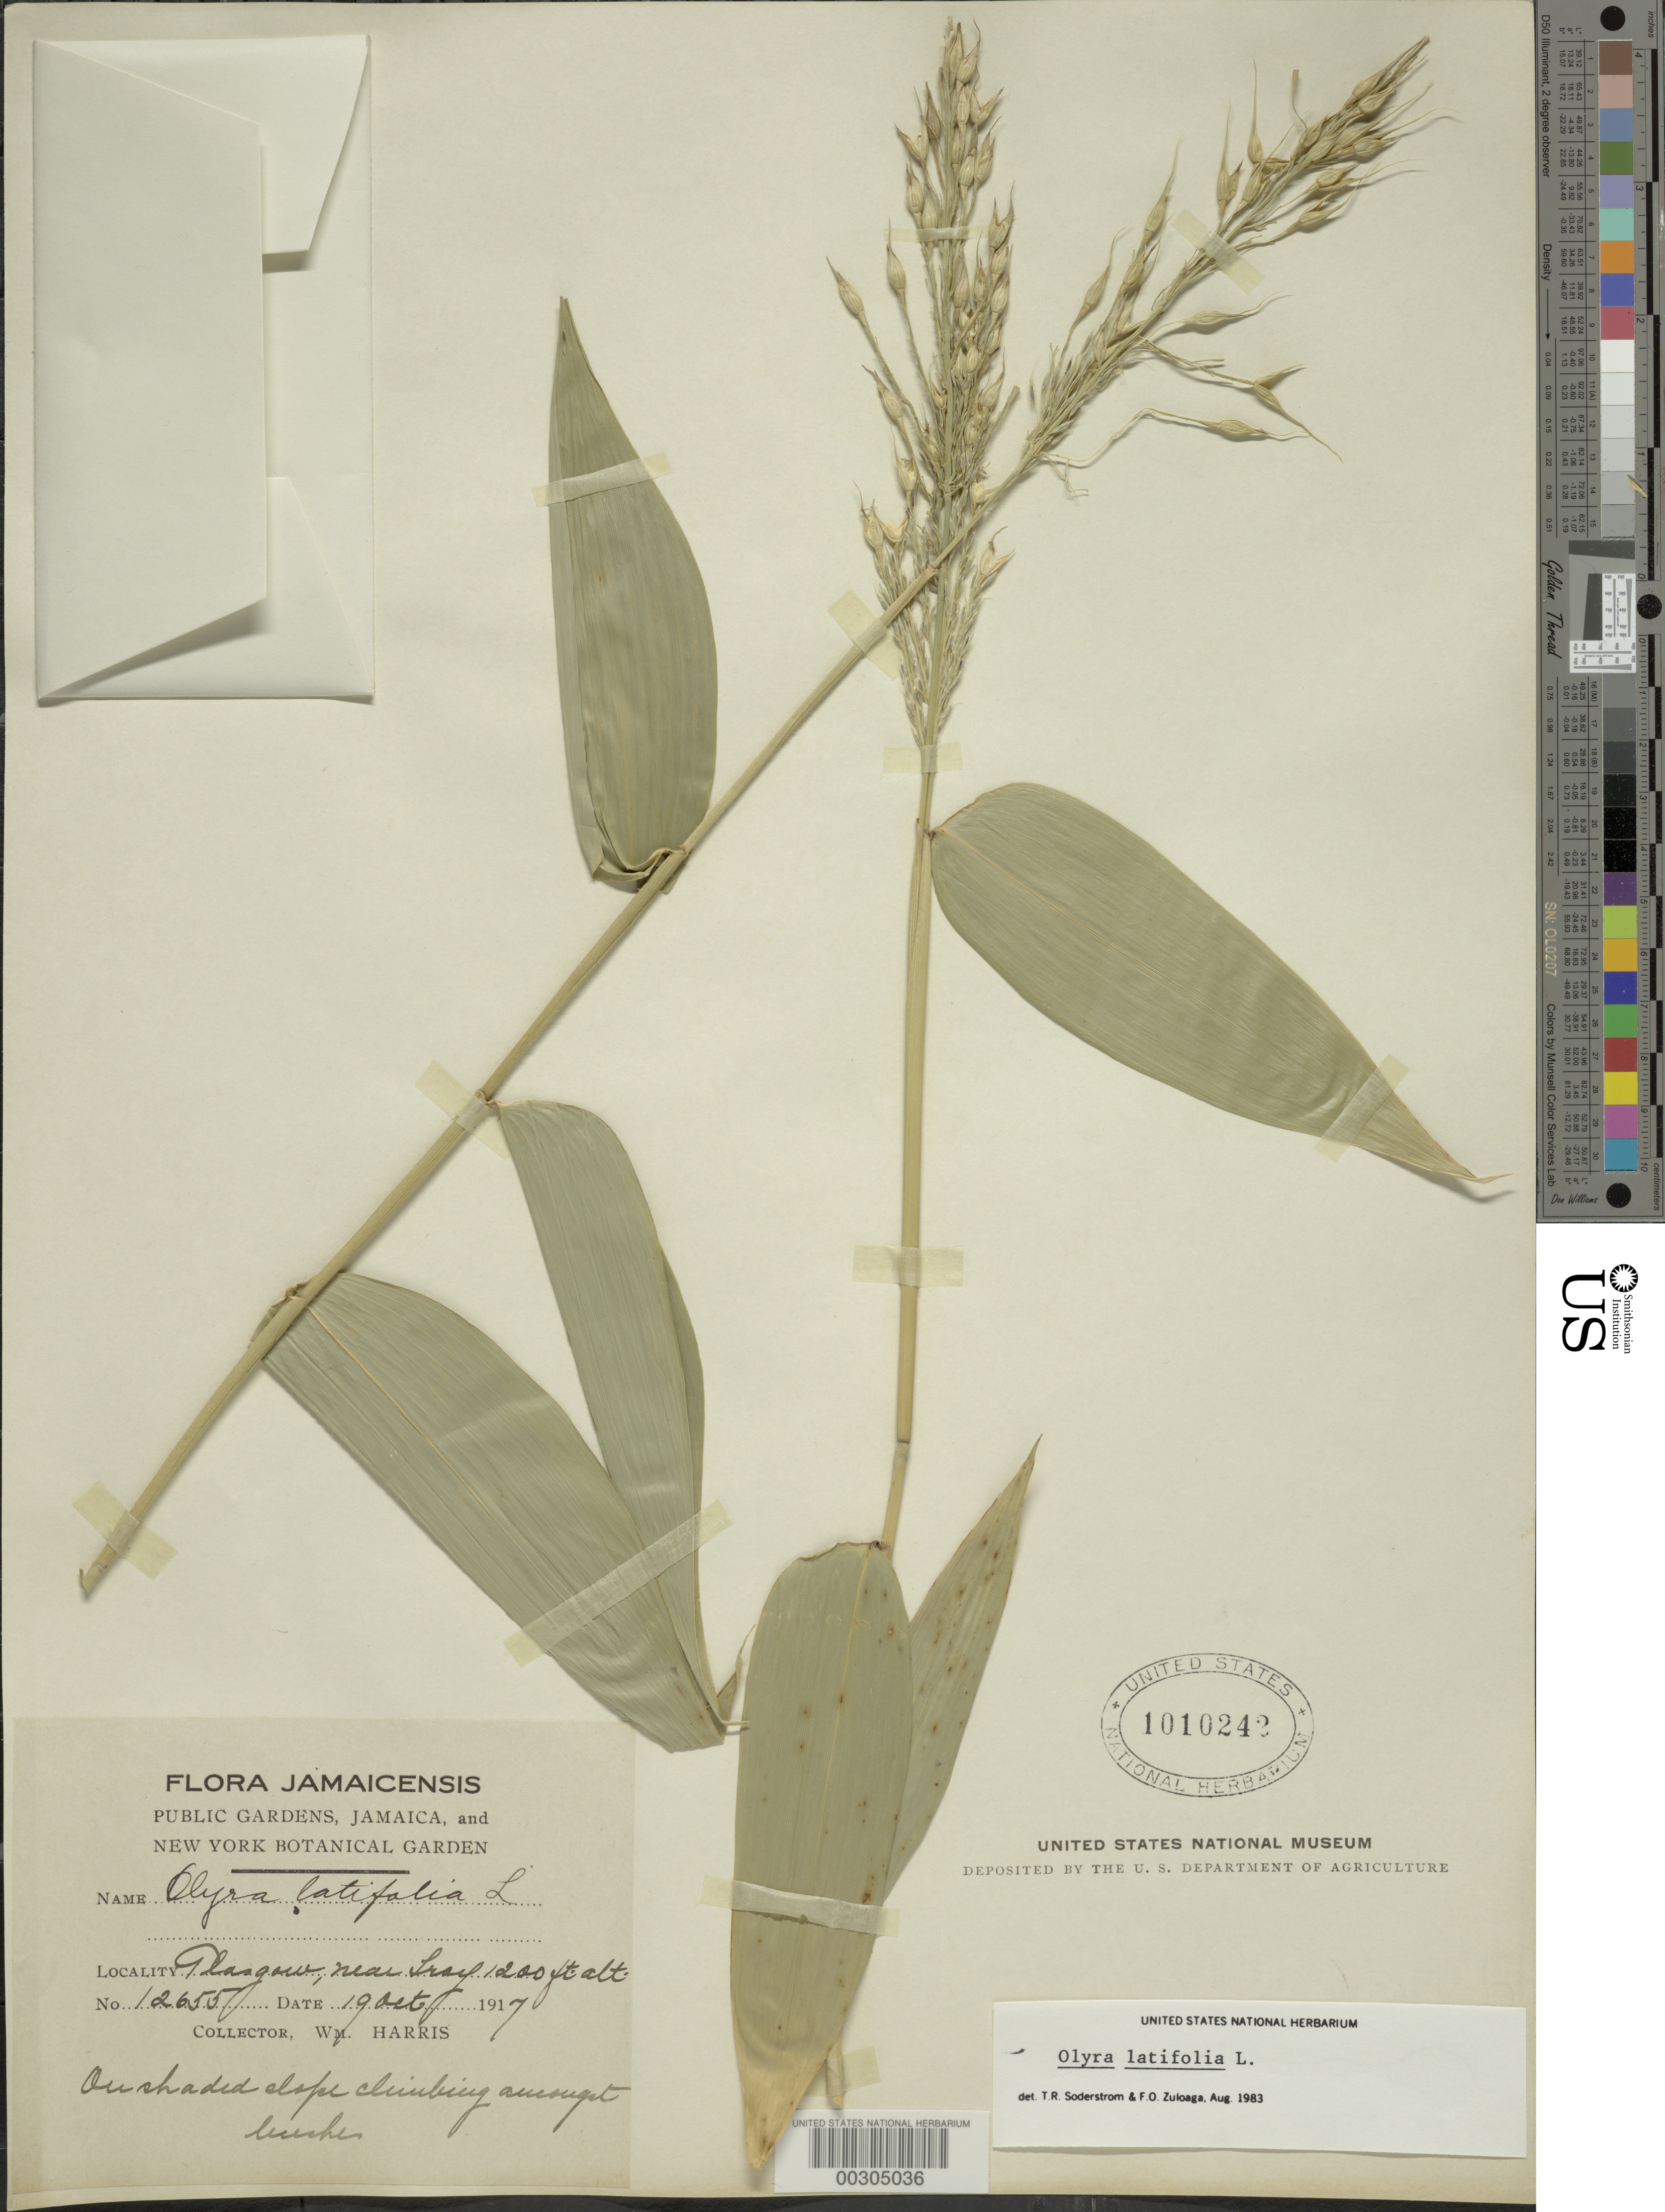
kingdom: Plantae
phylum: Tracheophyta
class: Liliopsida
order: Poales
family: Poaceae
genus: Olyra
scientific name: Olyra latifolia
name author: L.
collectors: W. H. Harris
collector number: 12655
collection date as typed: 19 Oct 1917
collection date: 1917-10-19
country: Jamaica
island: Greater Antilles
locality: Glasgow, troy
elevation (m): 366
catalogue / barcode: US 1010242